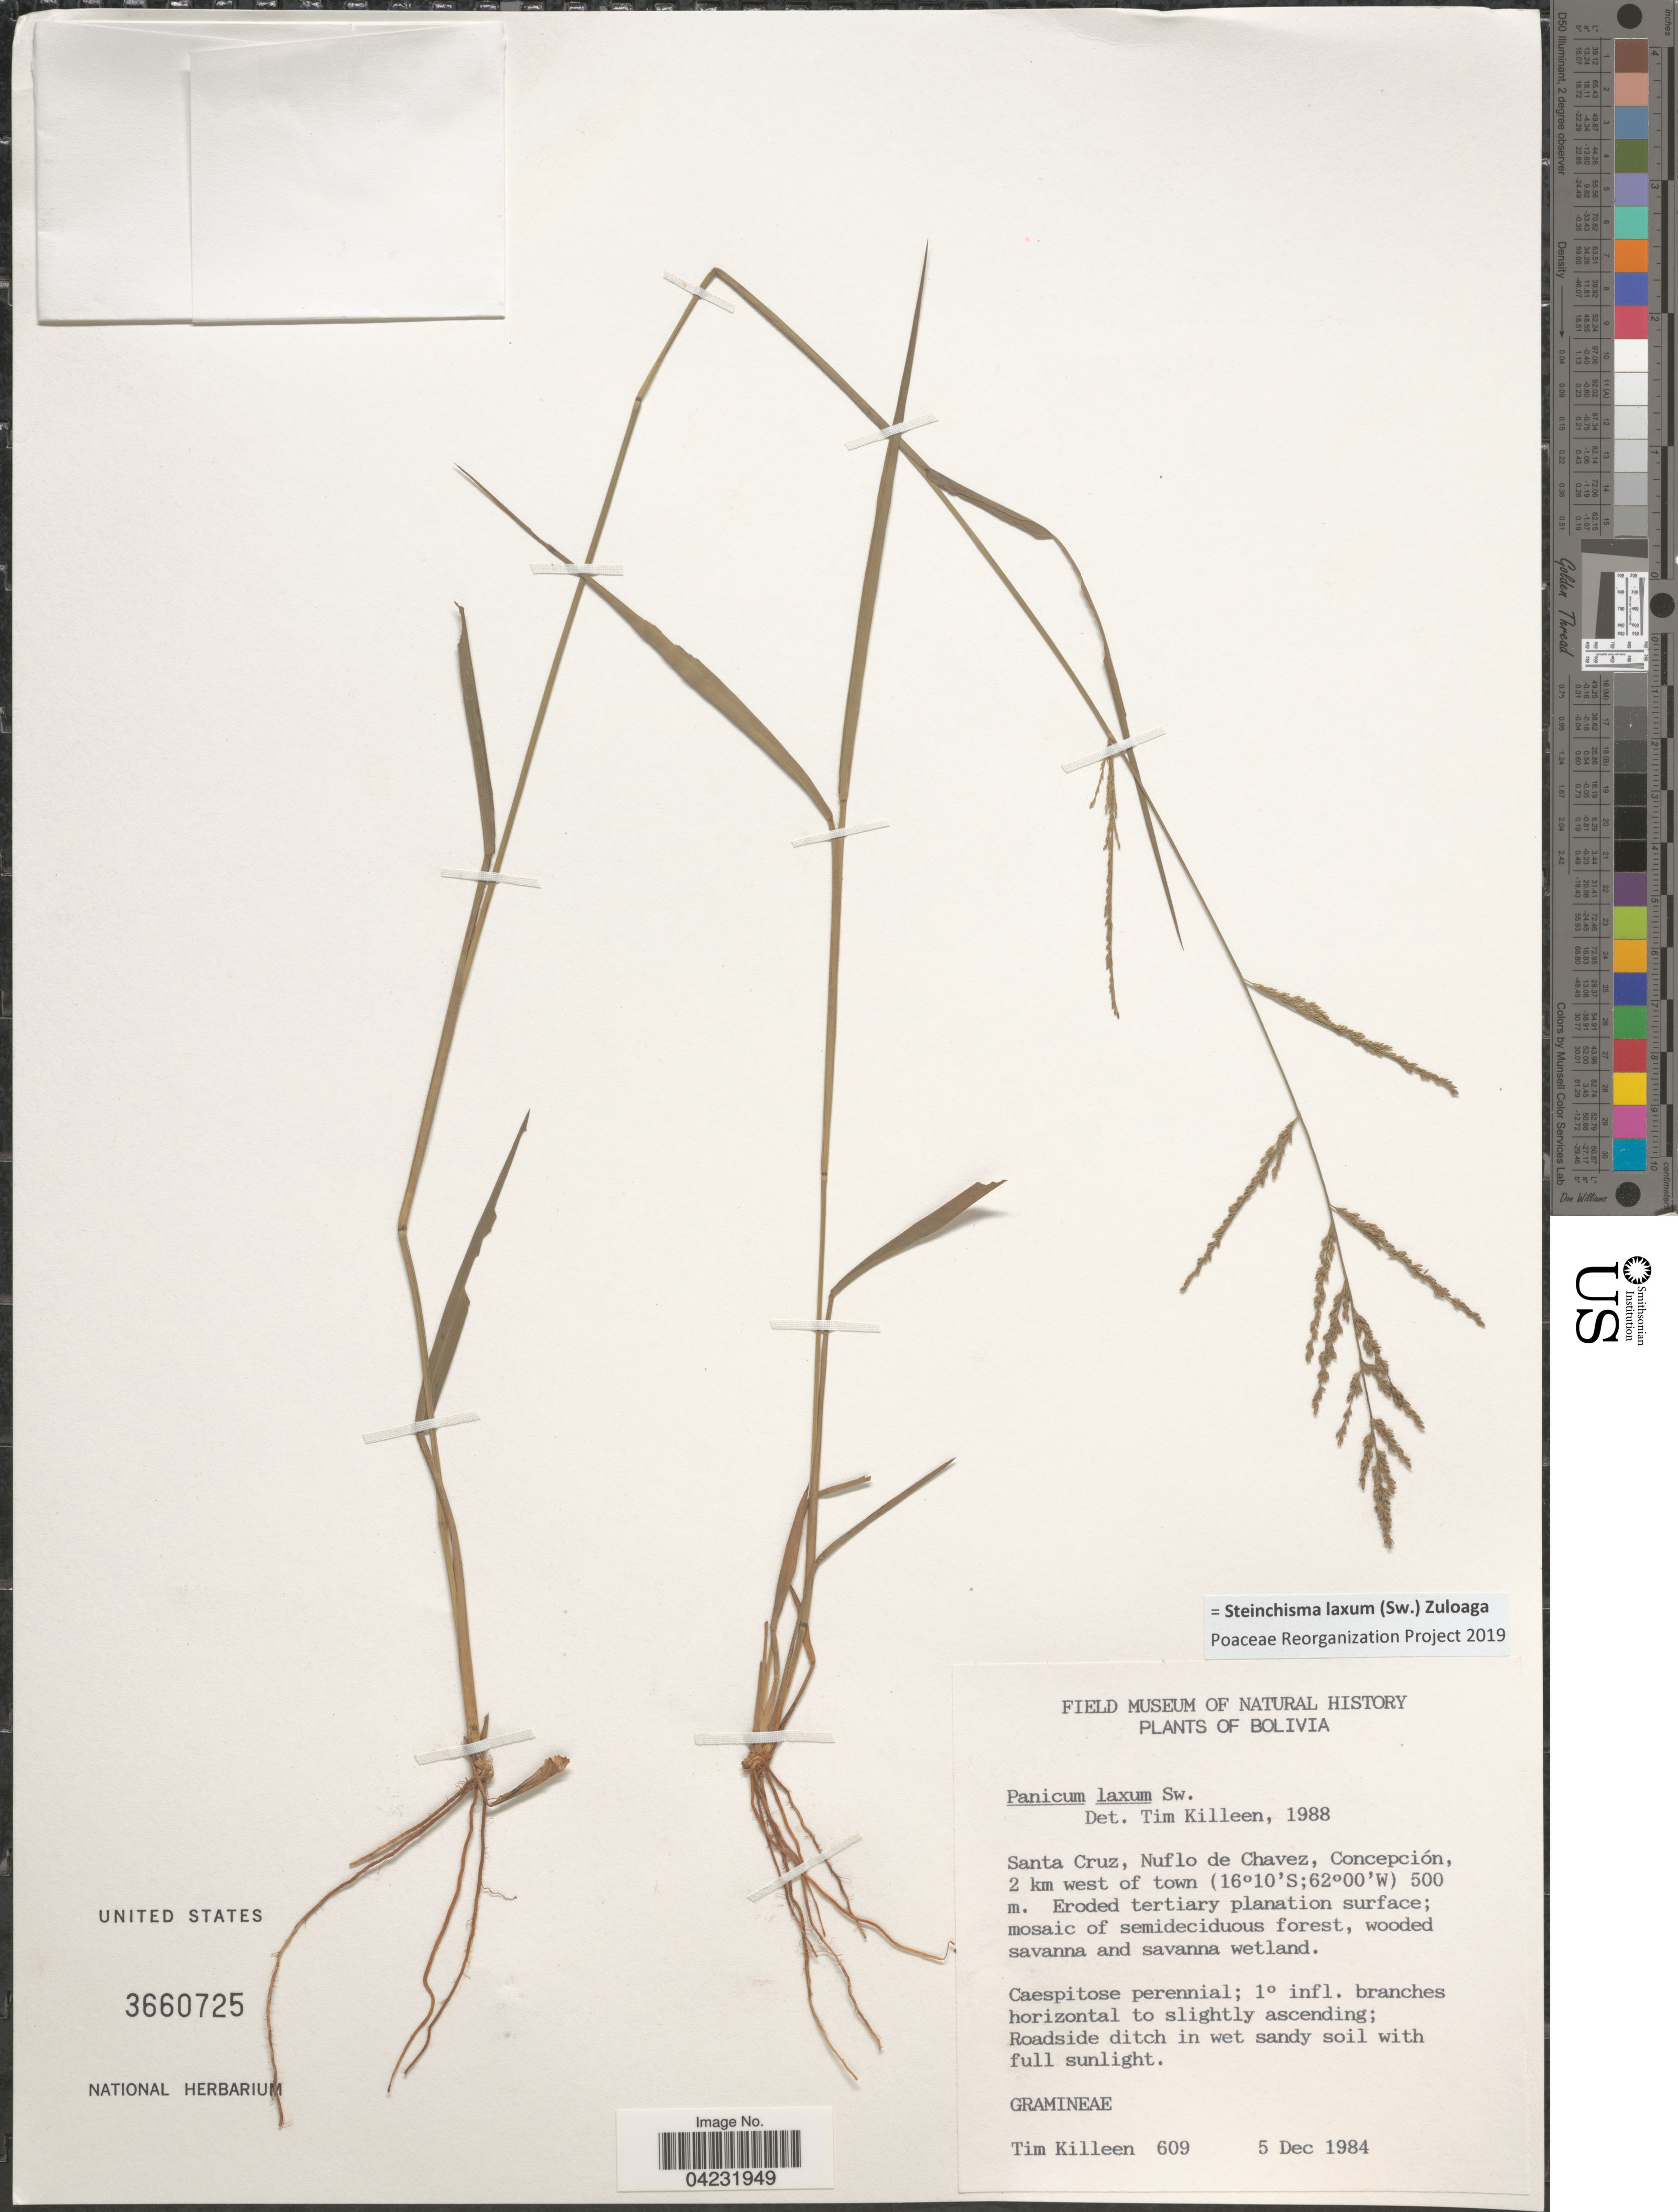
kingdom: Plantae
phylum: Tracheophyta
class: Liliopsida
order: Poales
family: Poaceae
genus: Steinchisma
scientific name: Steinchisma laxum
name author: (Sw.) Zuloaga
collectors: T. J. Killeen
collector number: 609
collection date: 1984-12-05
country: Bolivia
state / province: Santa Cruz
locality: Nuflo de Chavez, Concepción, 2 km west of town.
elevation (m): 500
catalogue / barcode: US 3660725